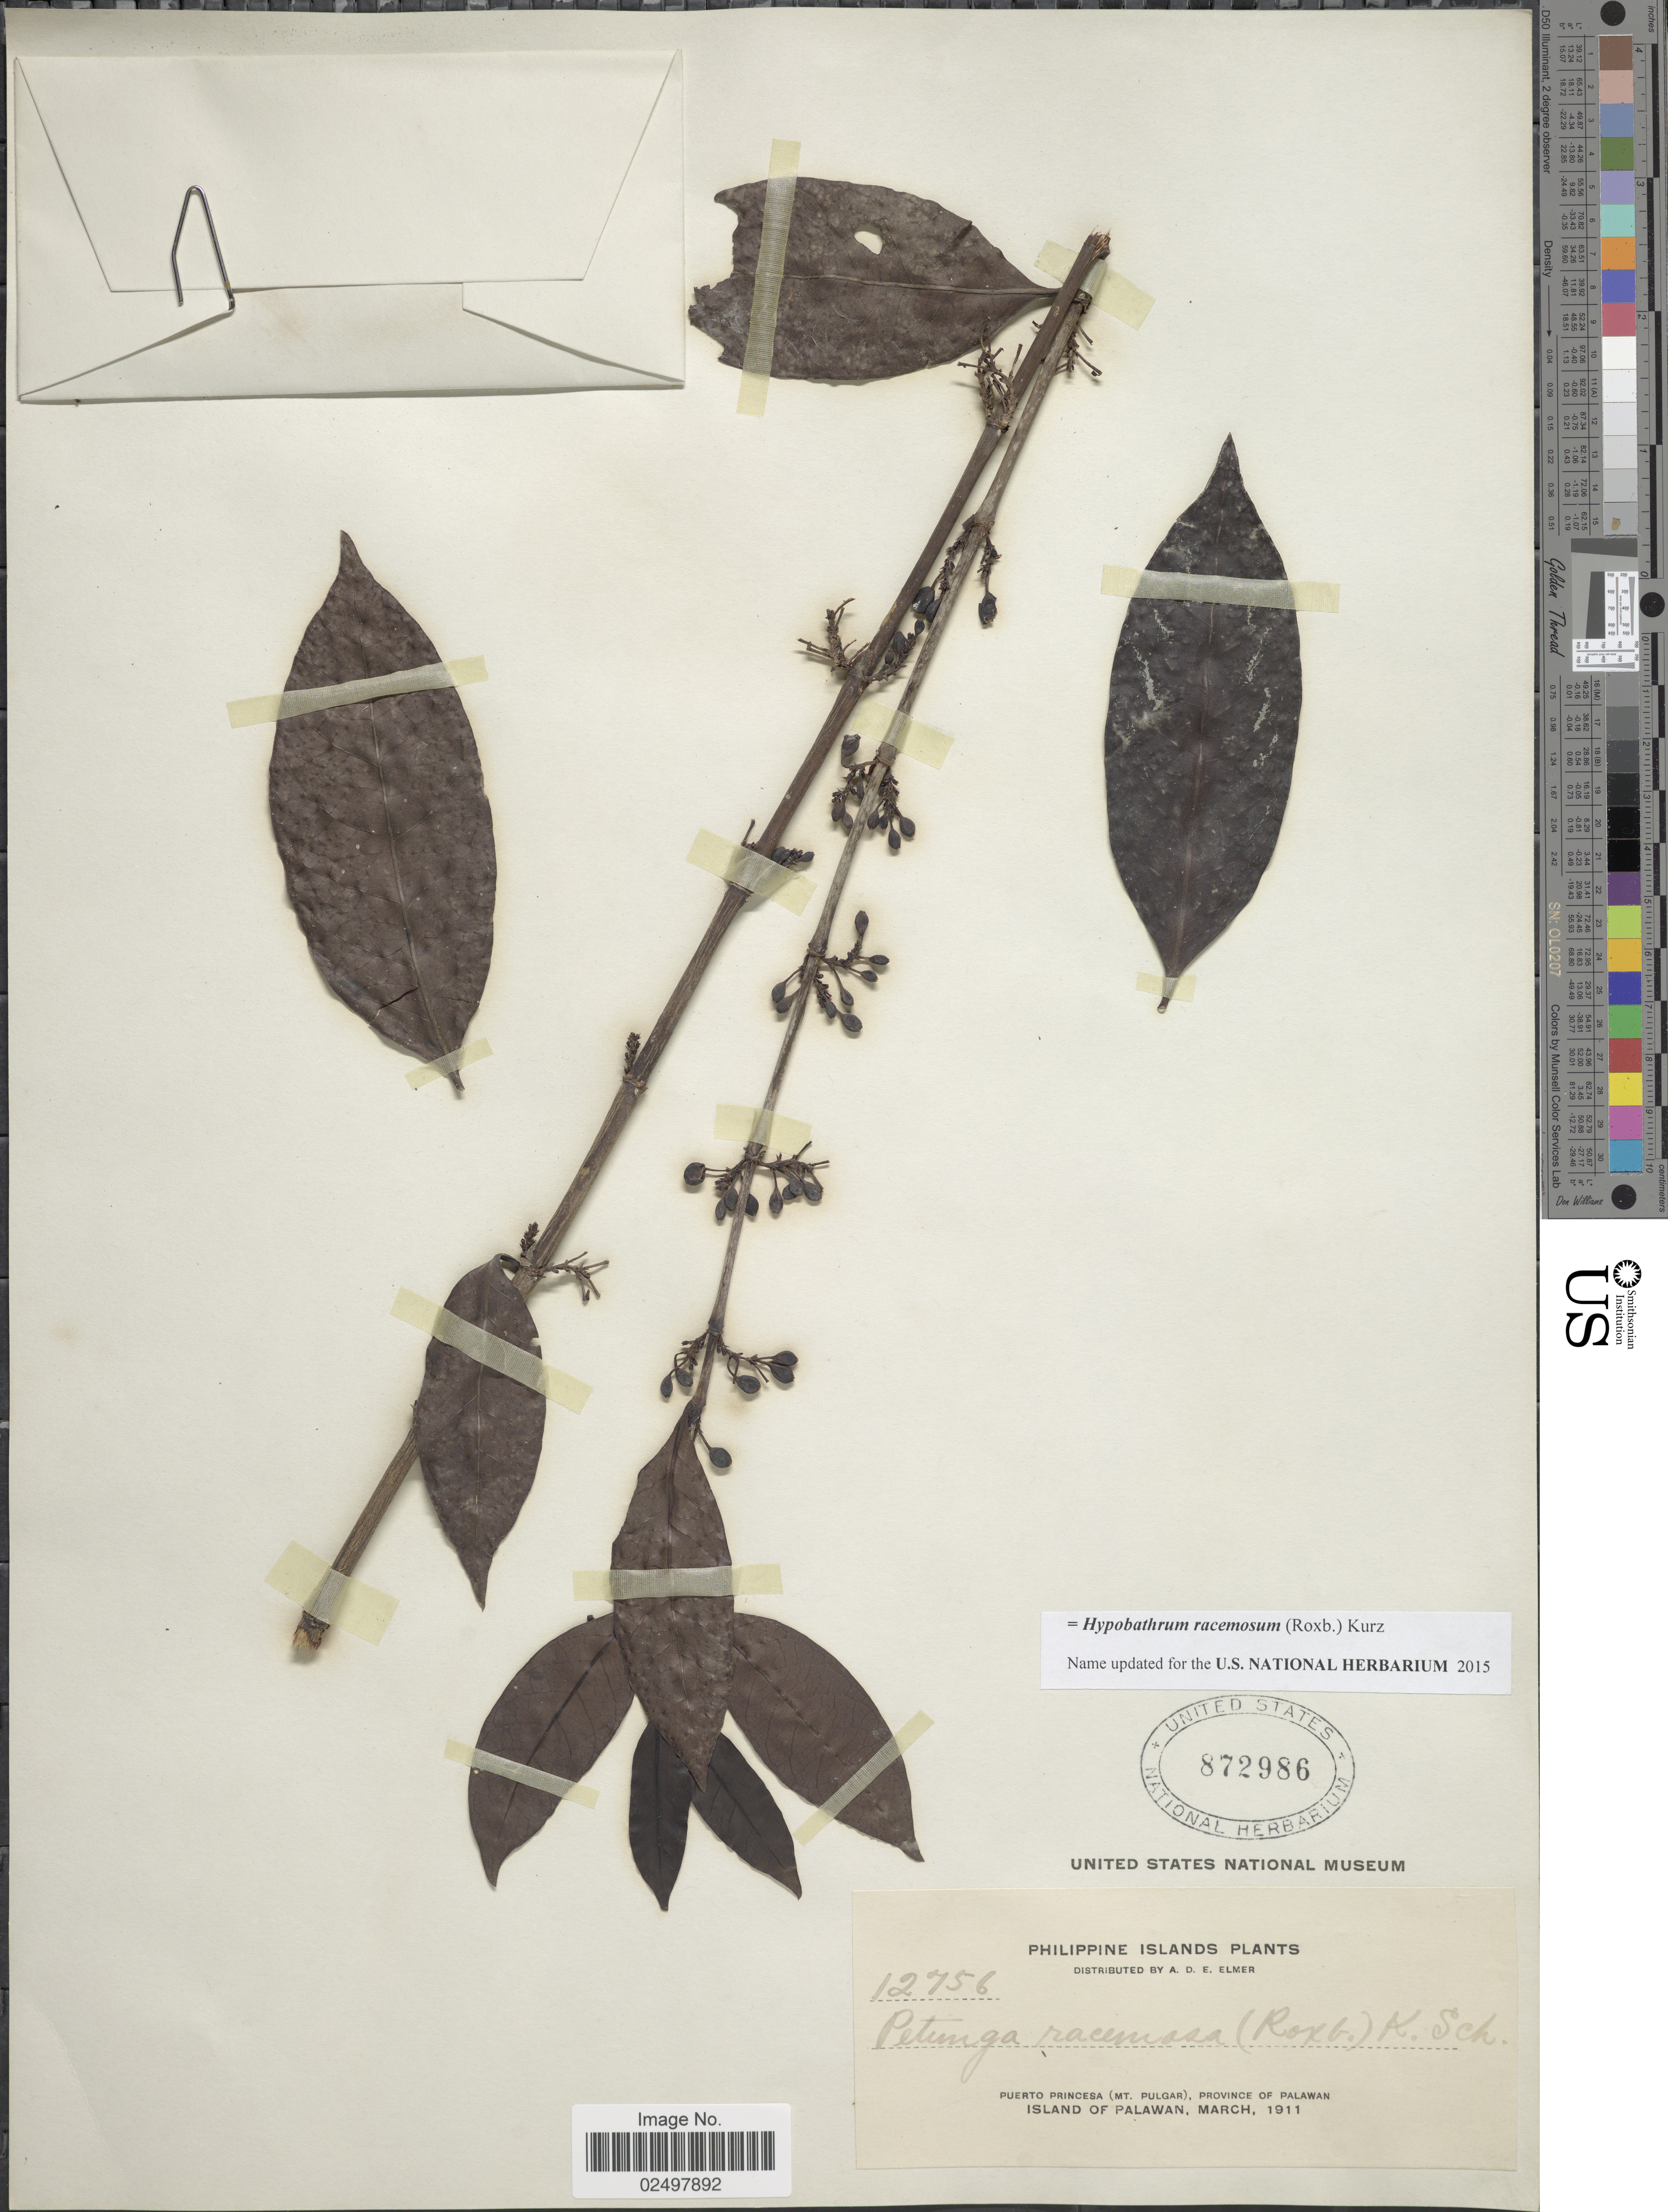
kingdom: Plantae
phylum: Tracheophyta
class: Magnoliopsida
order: Gentianales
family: Rubiaceae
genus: Hypobathrum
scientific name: Hypobathrum racemosum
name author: (Roxb.) Kurz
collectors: A. D. E. Elmer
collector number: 12756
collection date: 1911-03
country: Philippines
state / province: Mimaropa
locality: Philippine Islands, Puerto Princesa (Mt. Pulgar), province of Palawan, Island of Palawan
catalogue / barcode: US 872986